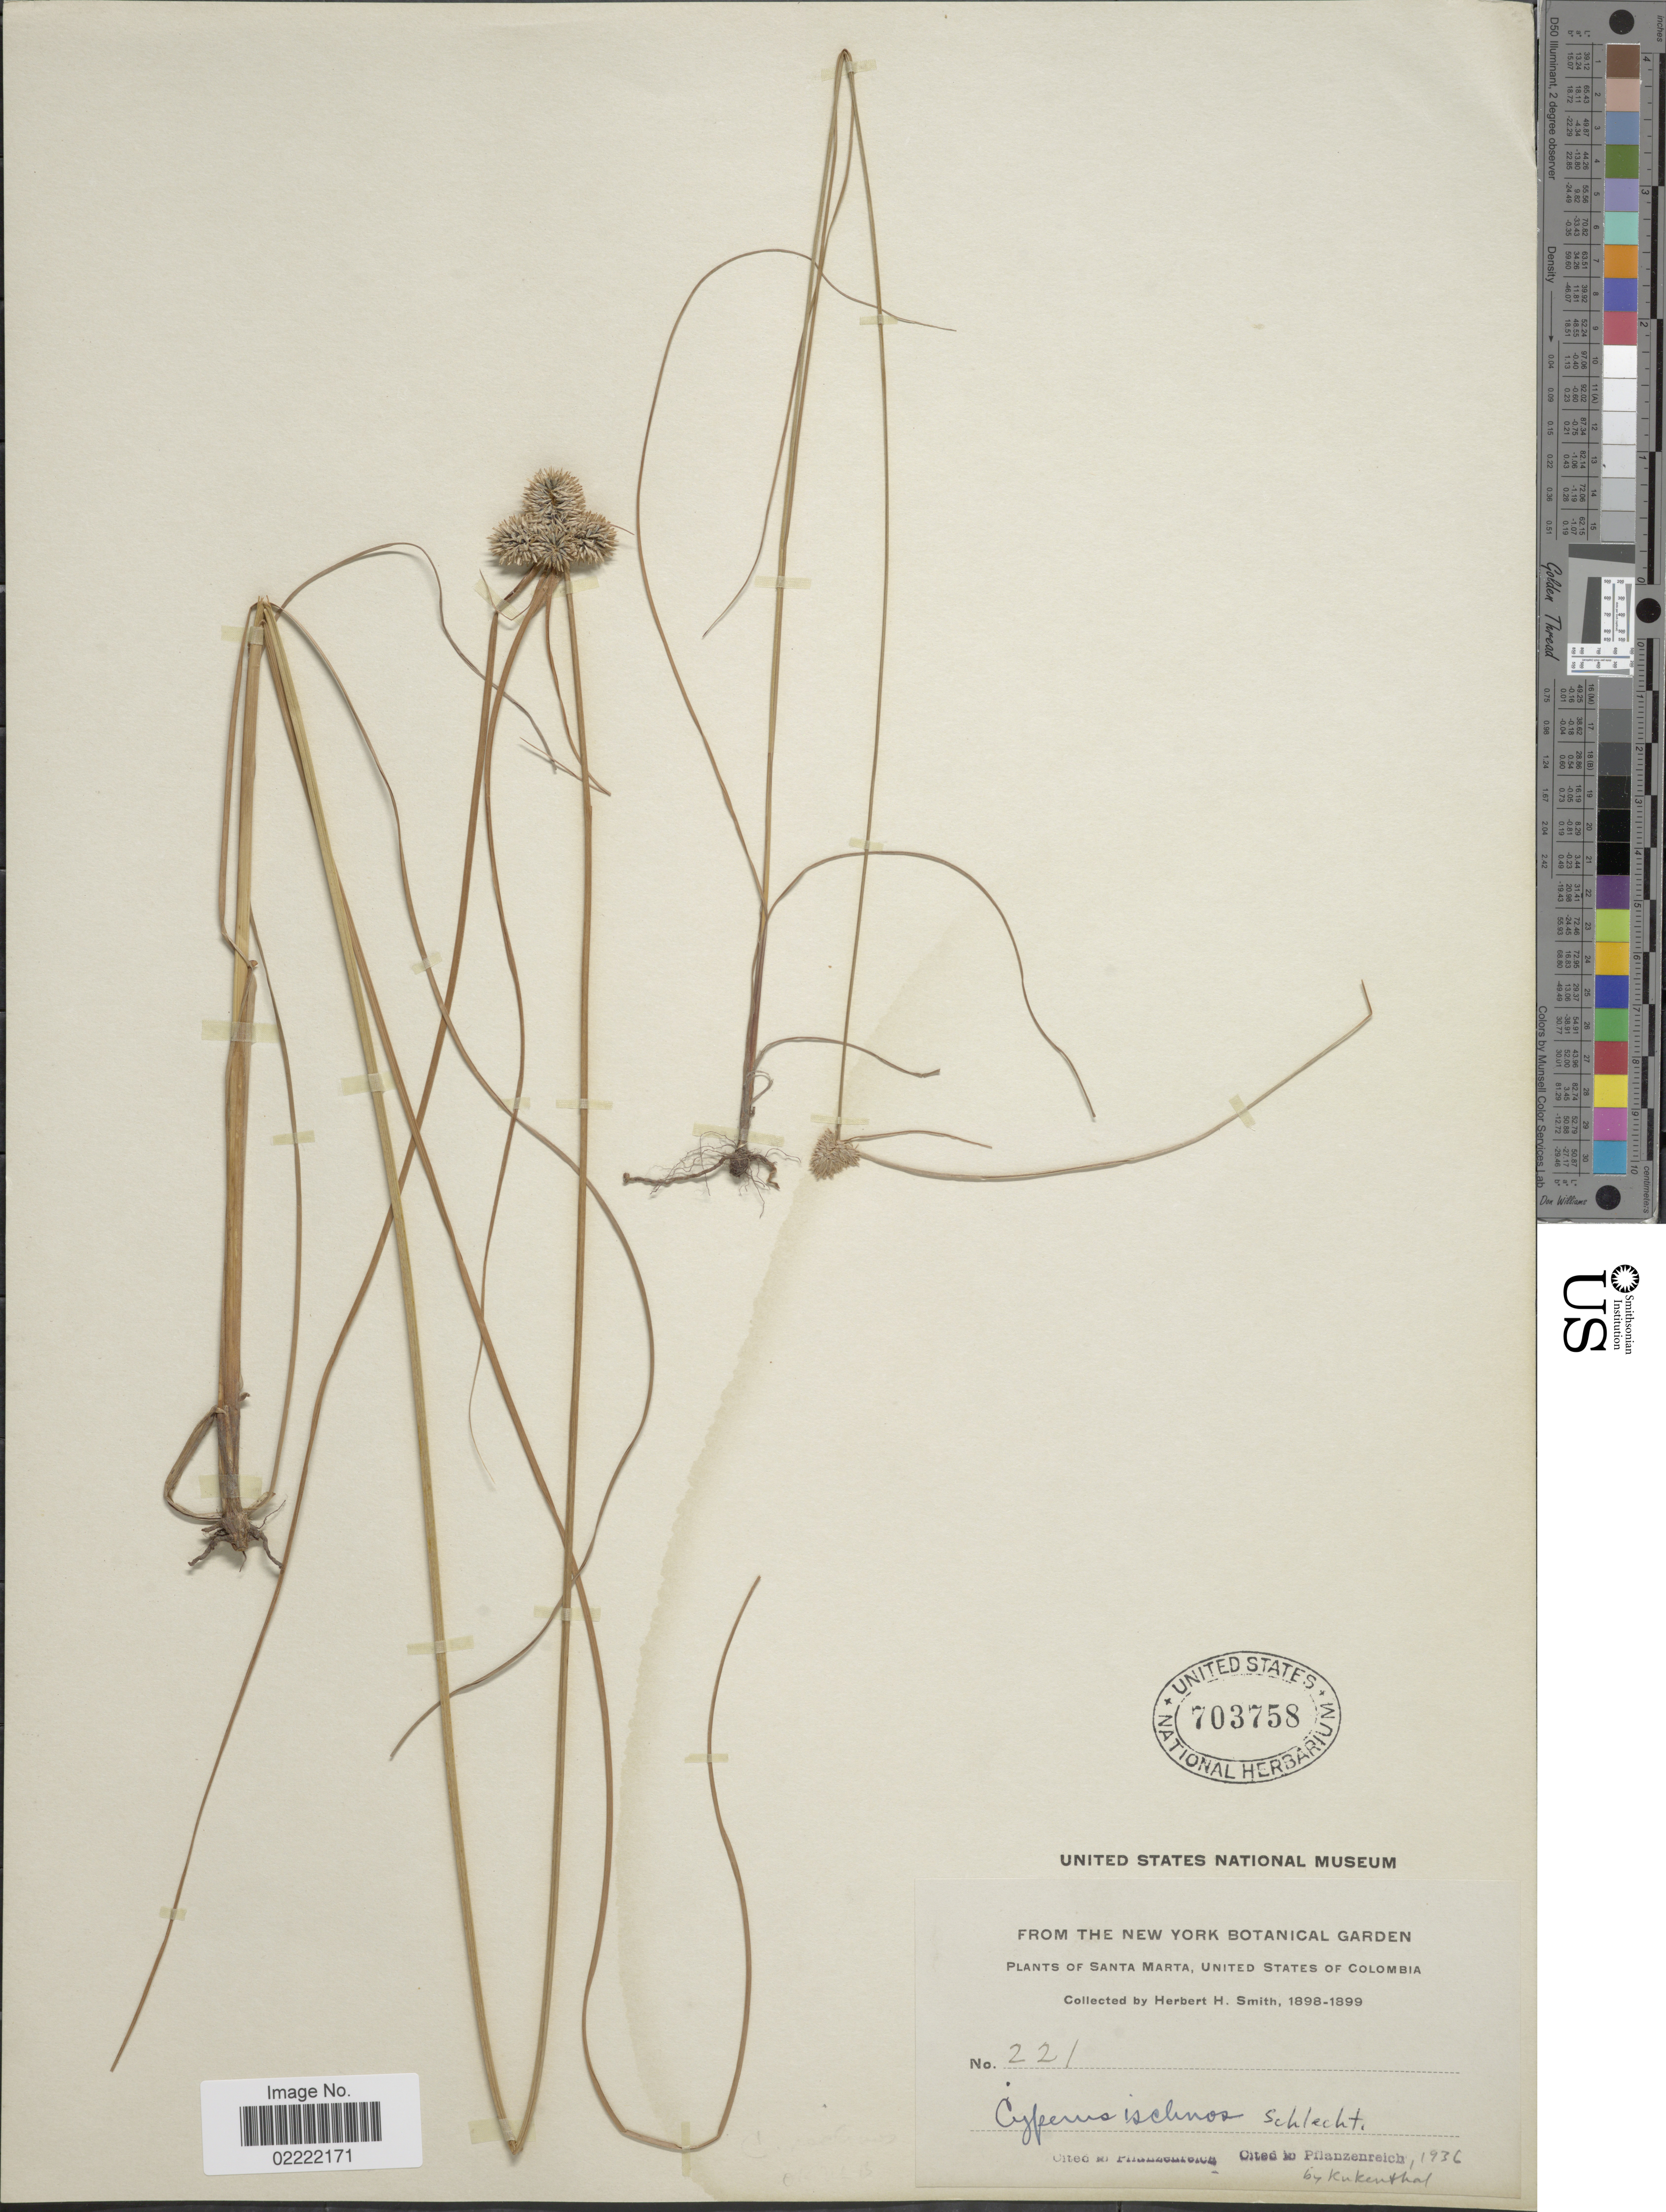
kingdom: Plantae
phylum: Tracheophyta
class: Liliopsida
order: Poales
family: Cyperaceae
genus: Cyperus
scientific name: Cyperus ischnos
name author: Schltdl.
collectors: Herbert H. Smith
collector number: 221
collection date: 1898/1899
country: Colombia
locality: Santa Marta, United States of Colombia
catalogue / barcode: US 703758